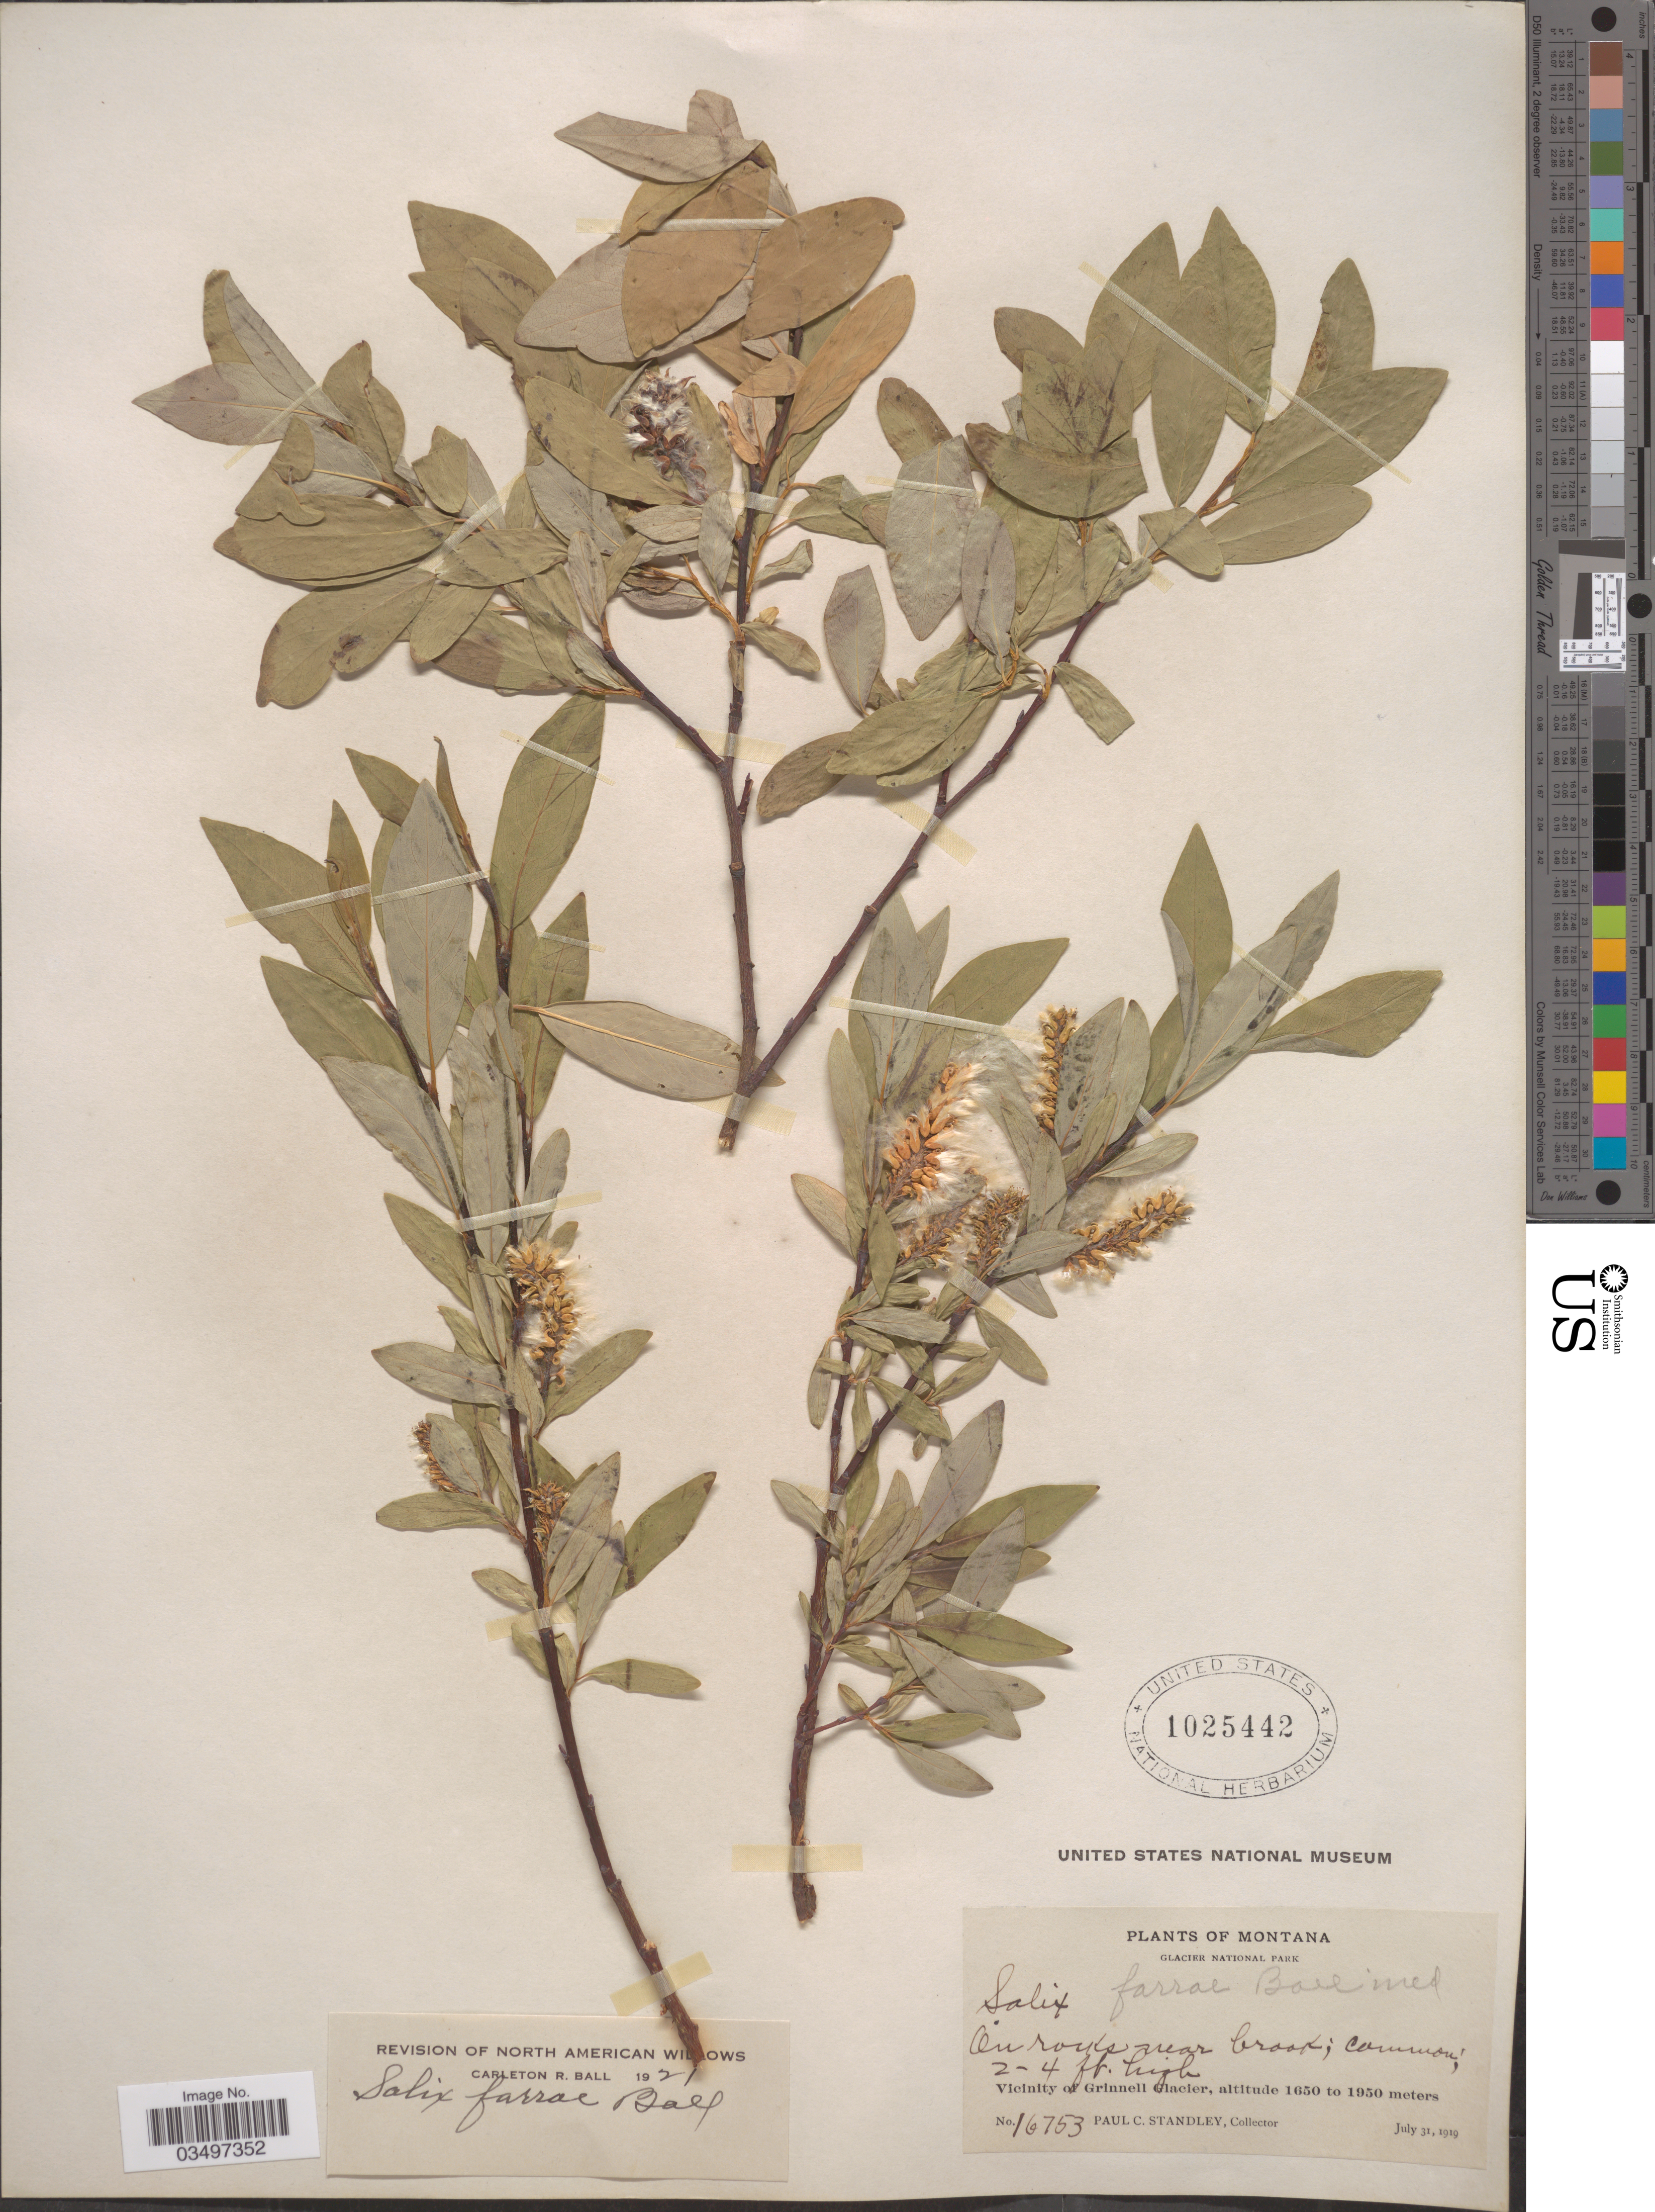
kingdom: Plantae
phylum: Tracheophyta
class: Magnoliopsida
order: Malpighiales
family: Salicaceae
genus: Salix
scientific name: Salix farrae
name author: C.R. Ball in Standl.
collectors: P. C. Standley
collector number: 16753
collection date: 1919-07-31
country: United States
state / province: Montana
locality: Glacier National Park. Vicinity of Grinnell Glacier.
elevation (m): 1650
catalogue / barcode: US 1025442